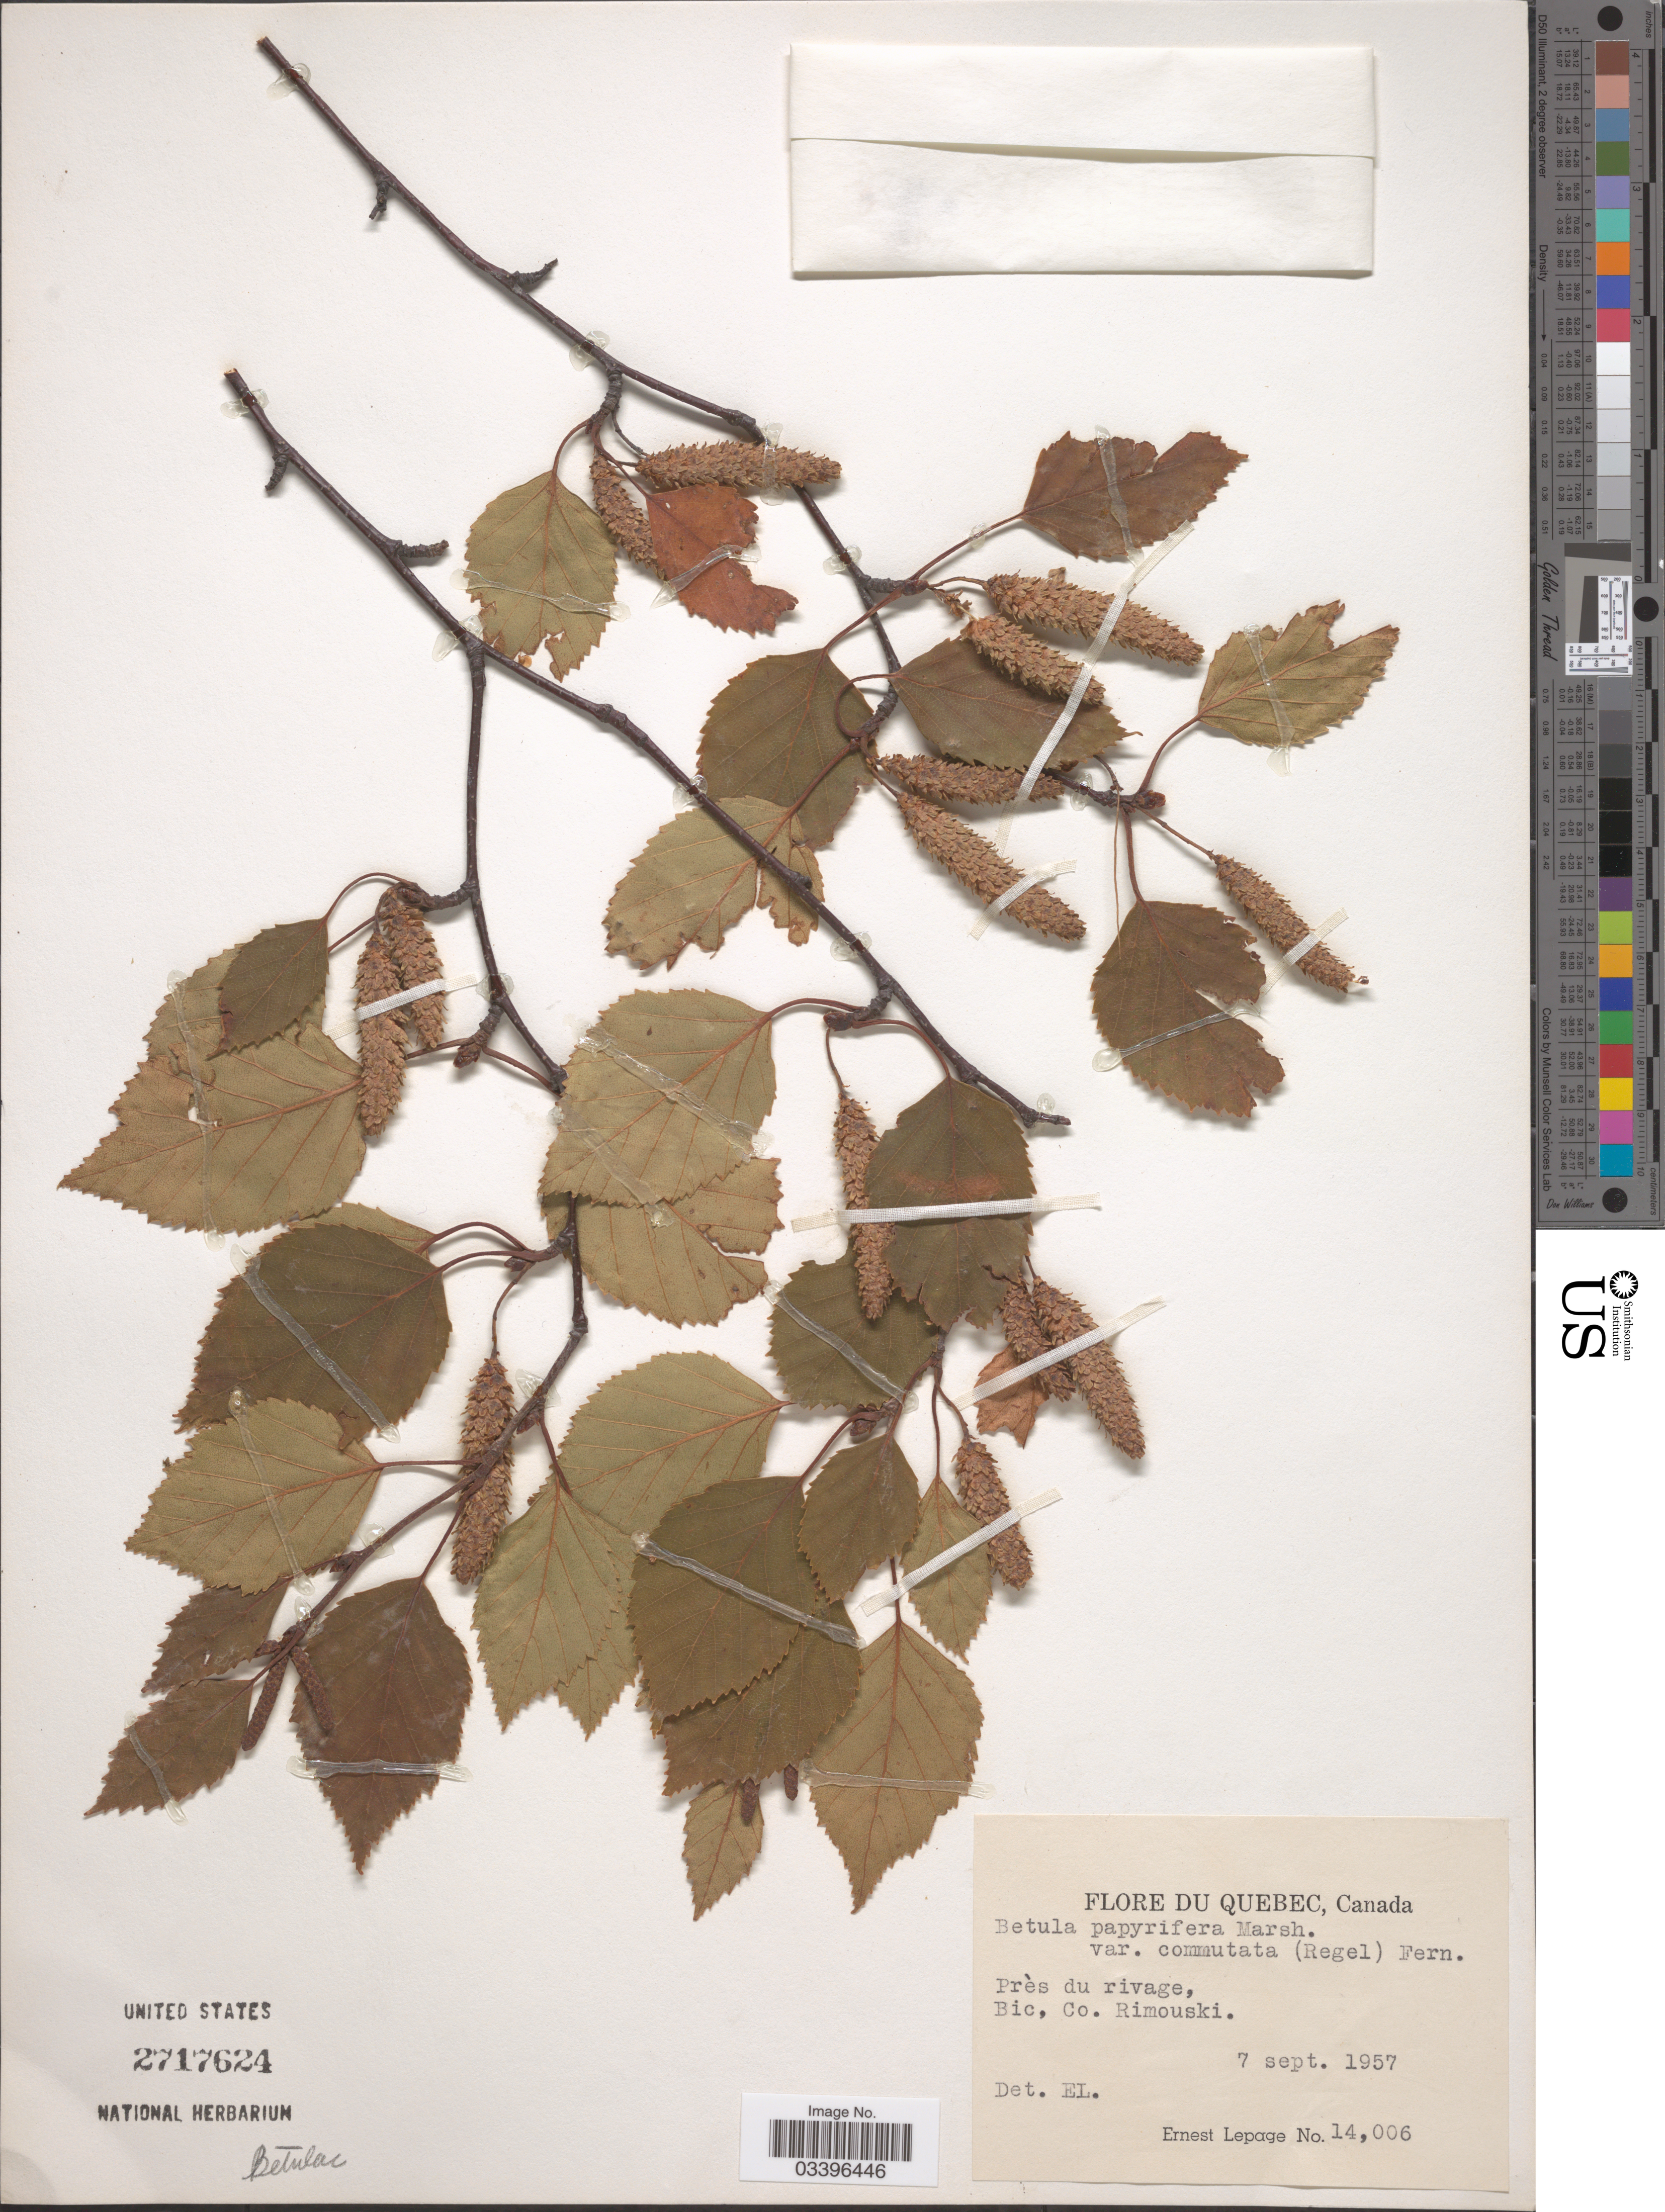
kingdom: Plantae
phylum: Tracheophyta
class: Magnoliopsida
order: Fagales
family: Betulaceae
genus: Betula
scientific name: Betula papyrifera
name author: Marshall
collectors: E. Lepage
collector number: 14006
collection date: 1957-09-07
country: Canada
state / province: Quebec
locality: Près du rivage, Bic, Co. Rimouski.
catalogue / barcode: US 2717624